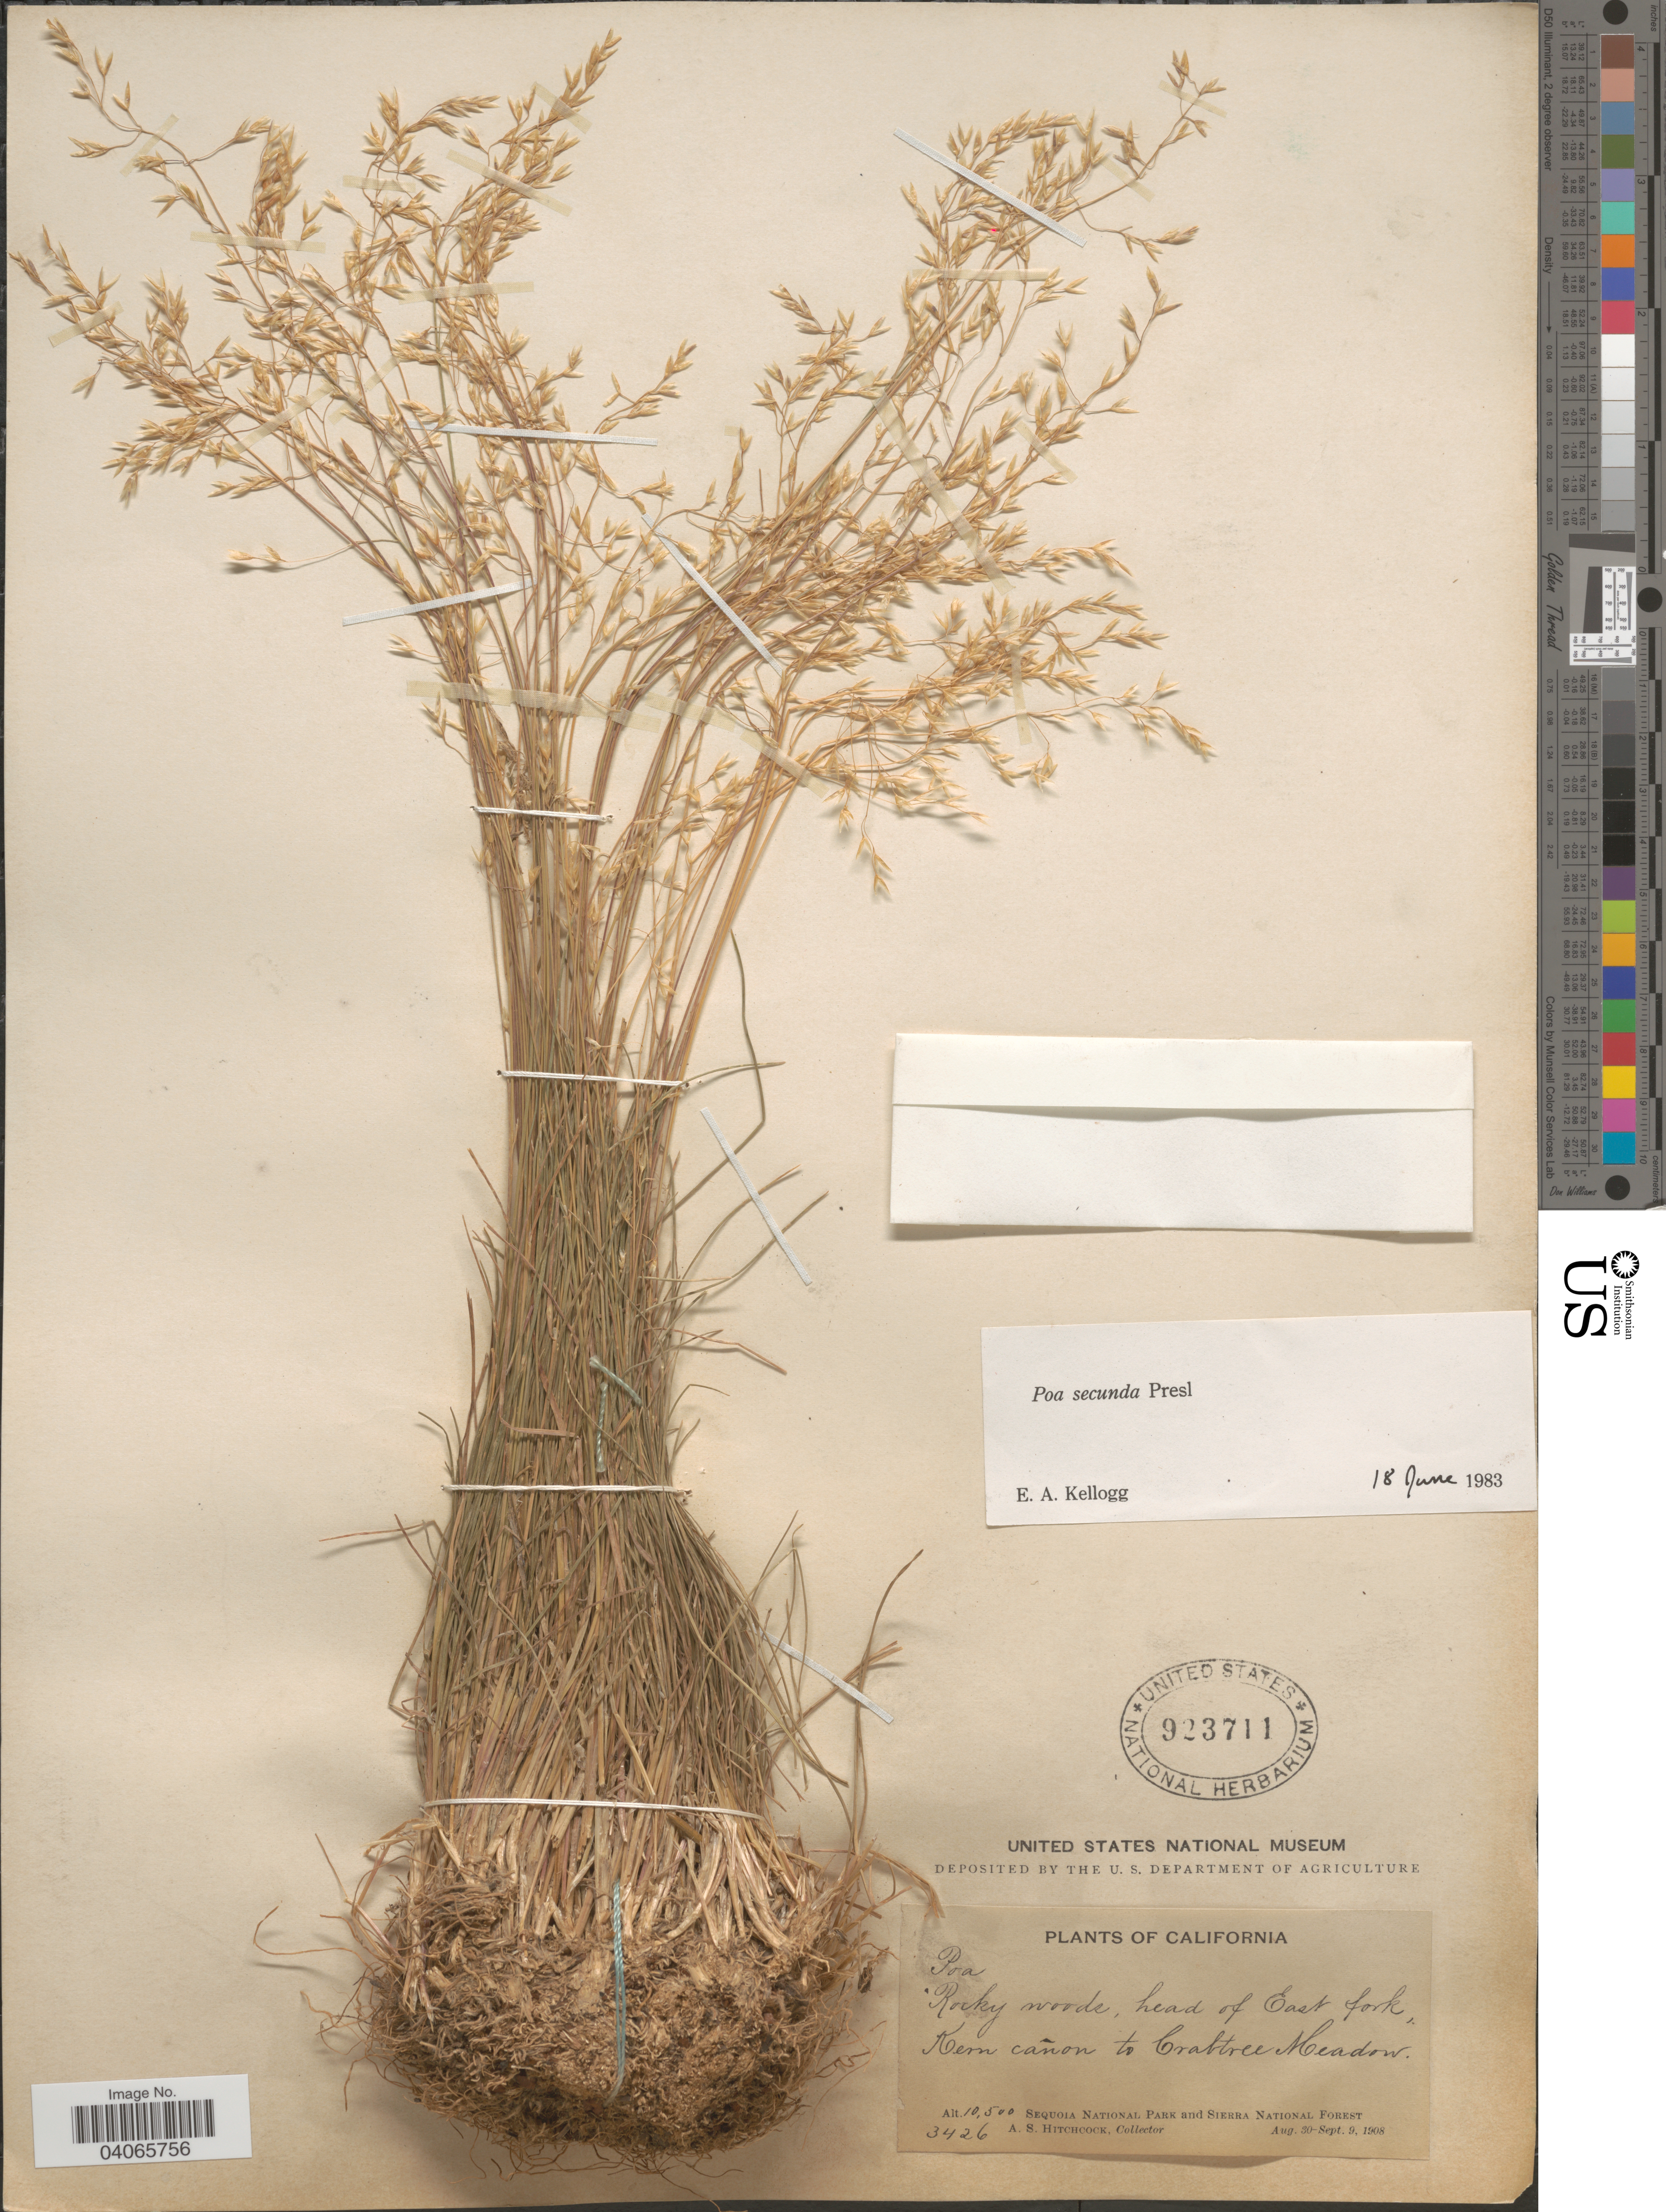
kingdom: Plantae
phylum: Tracheophyta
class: Liliopsida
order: Poales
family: Poaceae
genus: Poa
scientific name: Poa secunda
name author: J. Presl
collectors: A. S. Hitchcock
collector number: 3426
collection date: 1908-08-30/1908-09-09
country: United States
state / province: California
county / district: Kern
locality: Rocky woods, head of East Fork, Kern cañon to Crabtree Meadow. Sequoia National Park and Sierra National Forest.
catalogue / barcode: US 923711